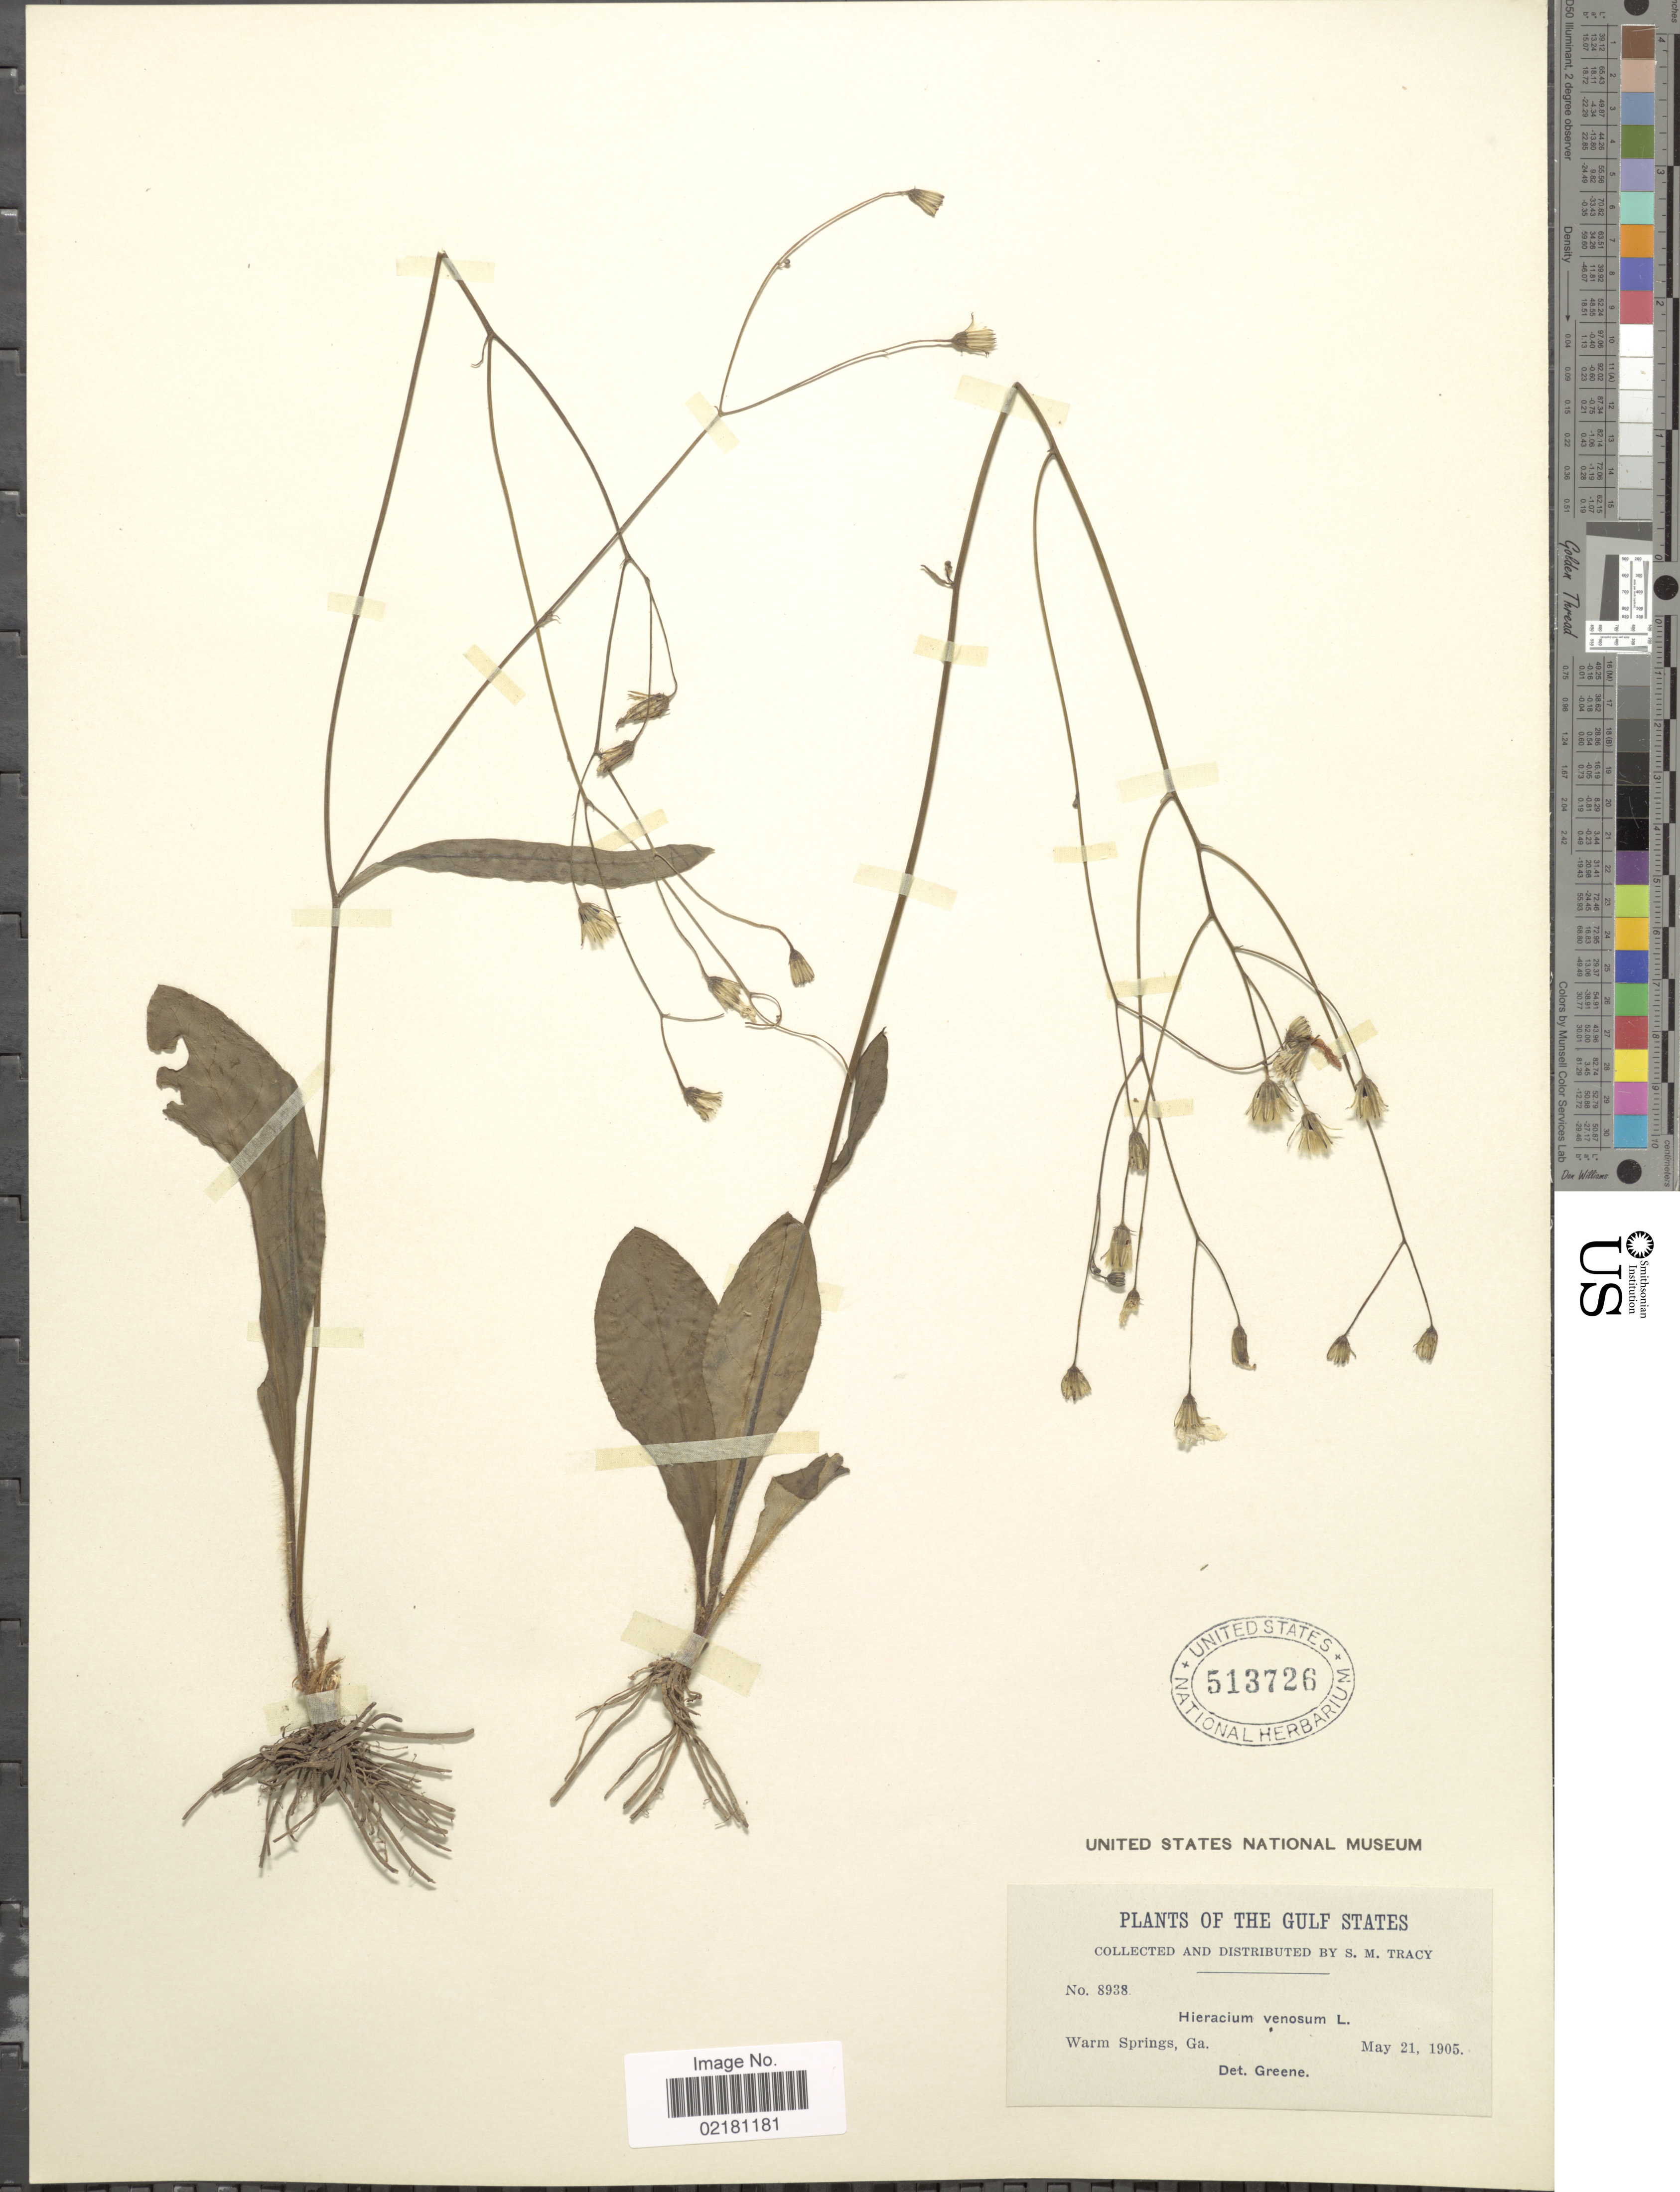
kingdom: Plantae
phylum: Tracheophyta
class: Magnoliopsida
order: Asterales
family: Asteraceae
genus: Hieracium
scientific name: Hieracium venosum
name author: L.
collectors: S. M. Tracy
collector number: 8938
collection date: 1905-05-21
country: United States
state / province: Georgia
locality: Gulf States. Warm Springs, Ga.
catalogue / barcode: US 513726